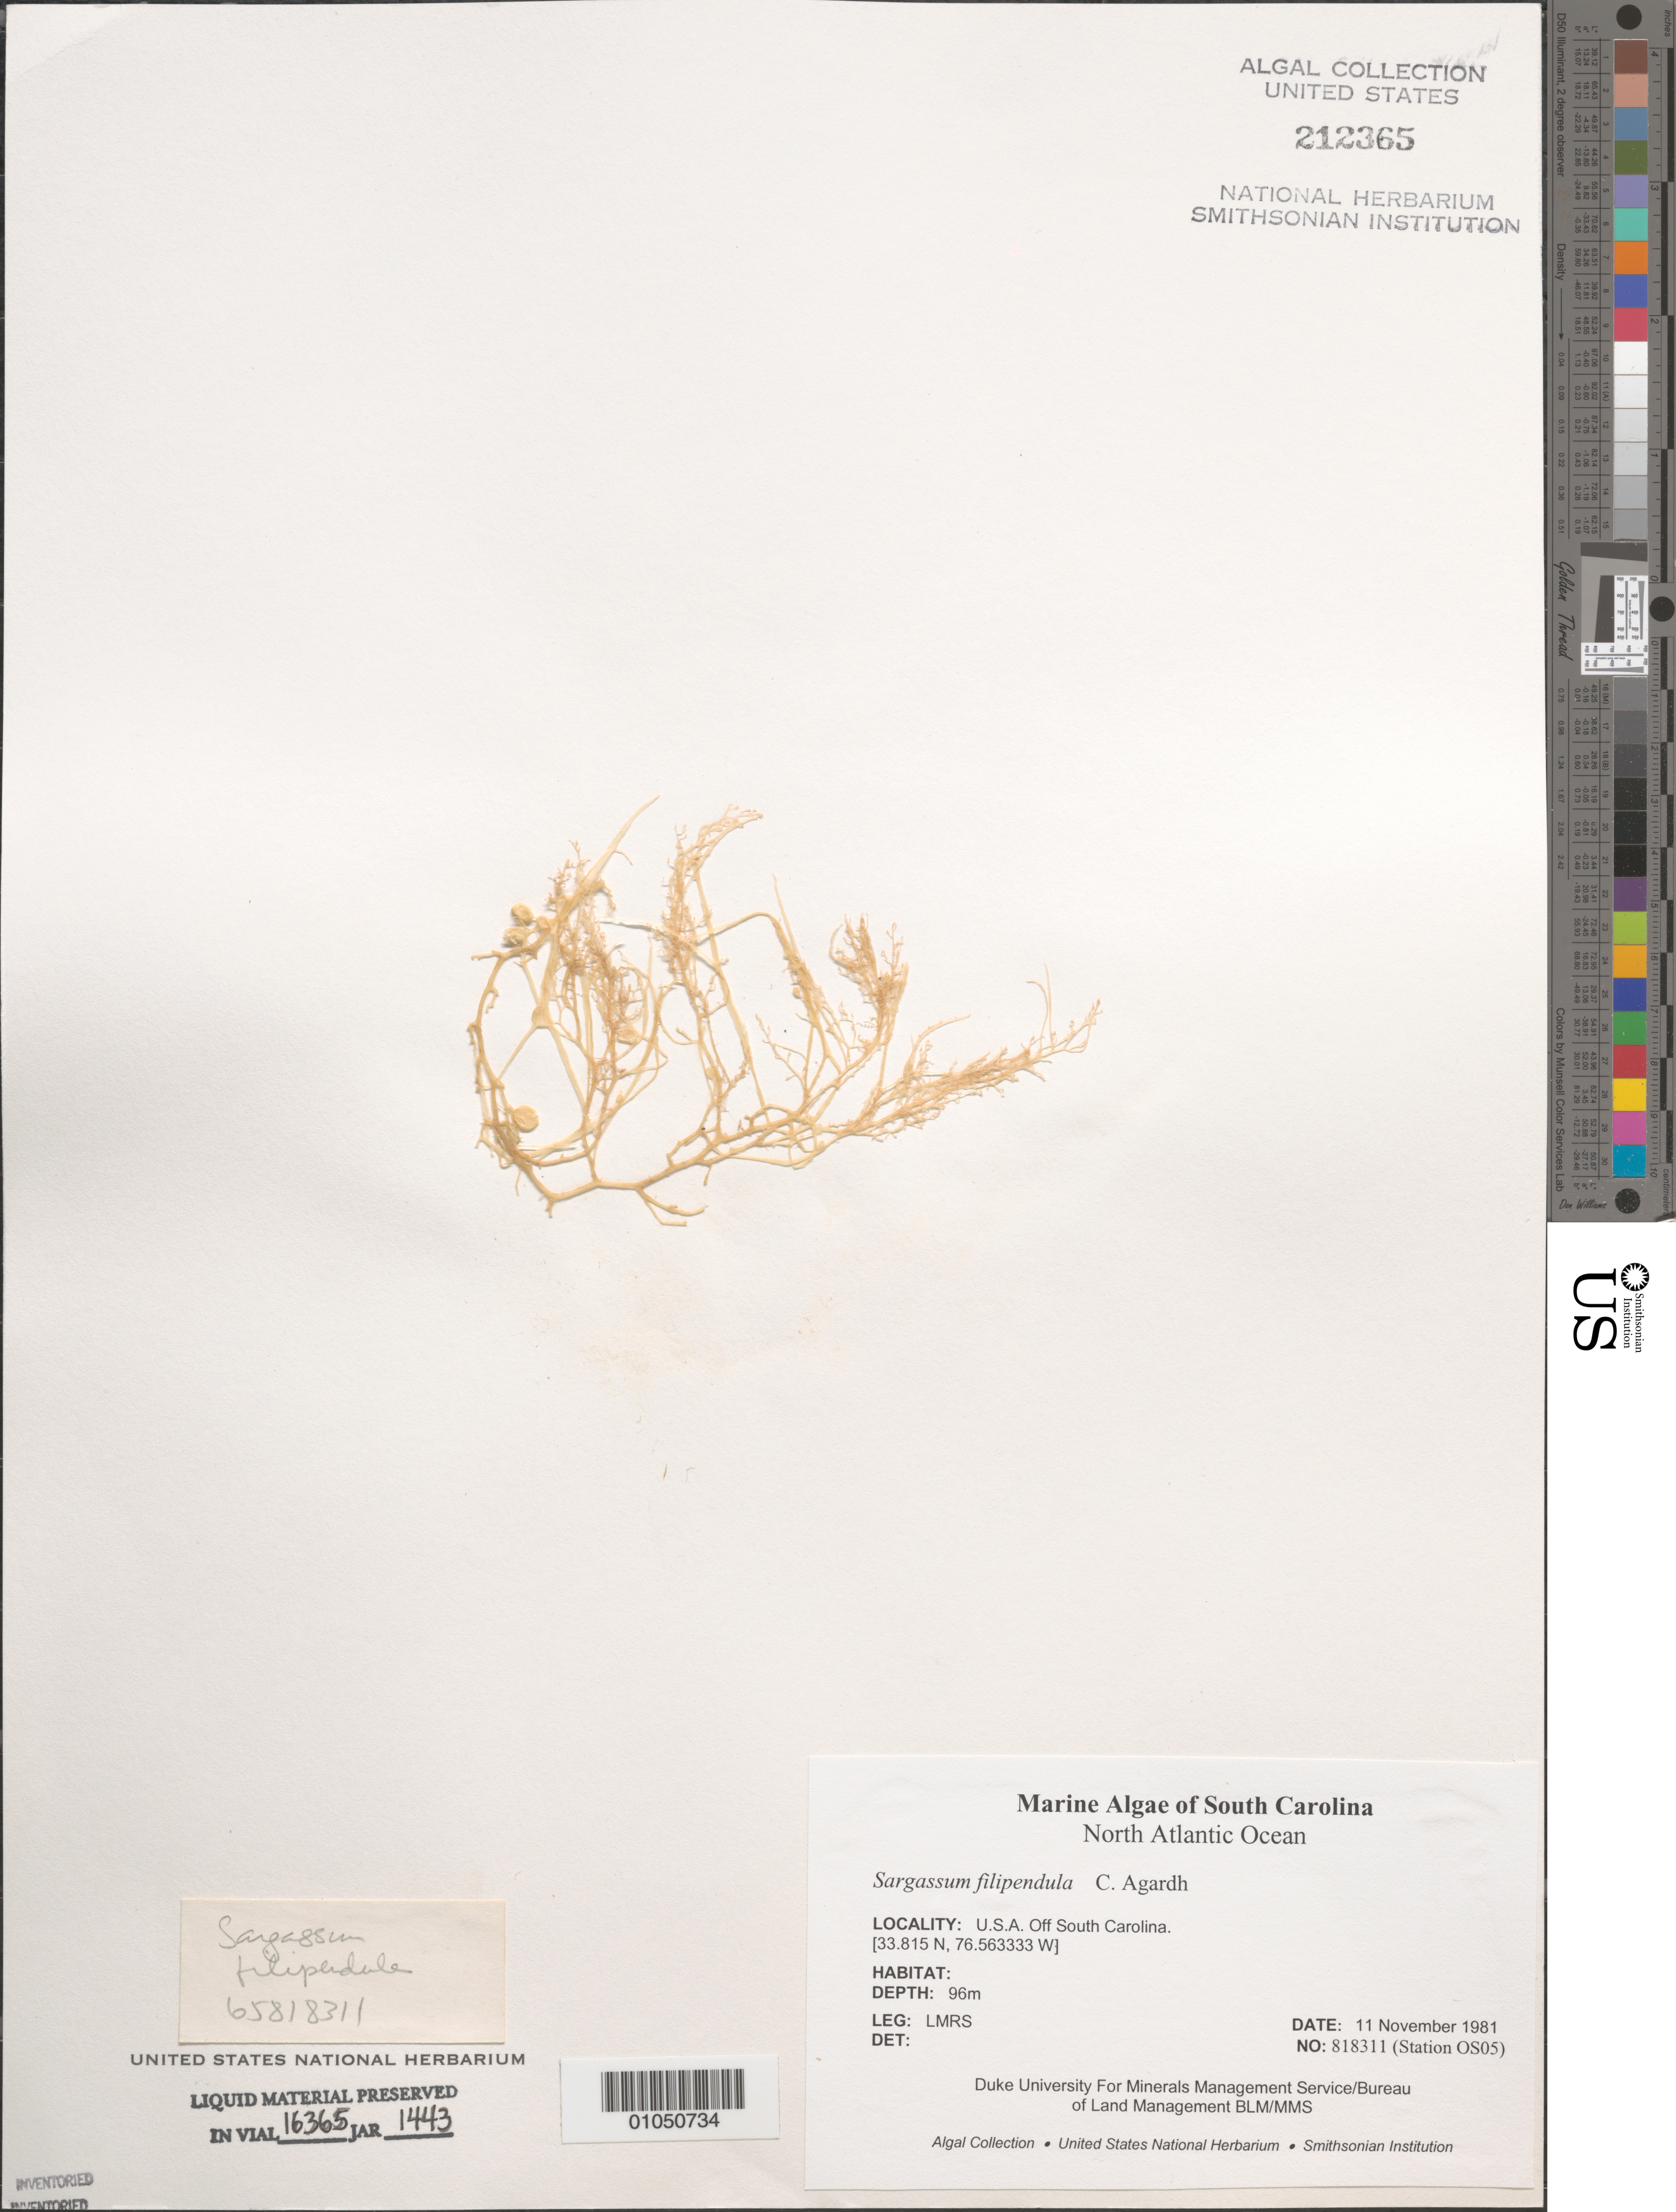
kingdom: Chromista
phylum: Ochrophyta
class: Phaeophyceae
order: Fucales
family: Sargassaceae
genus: Sargassum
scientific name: Sargassum filipendula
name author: C. Agardh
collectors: LMRS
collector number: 818311 Station OS05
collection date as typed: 11 Nov 1981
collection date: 1981-11-11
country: United States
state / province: South Carolina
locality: Off South Carolina coast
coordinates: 33.815 N, 76.563333 W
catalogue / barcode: US 212365